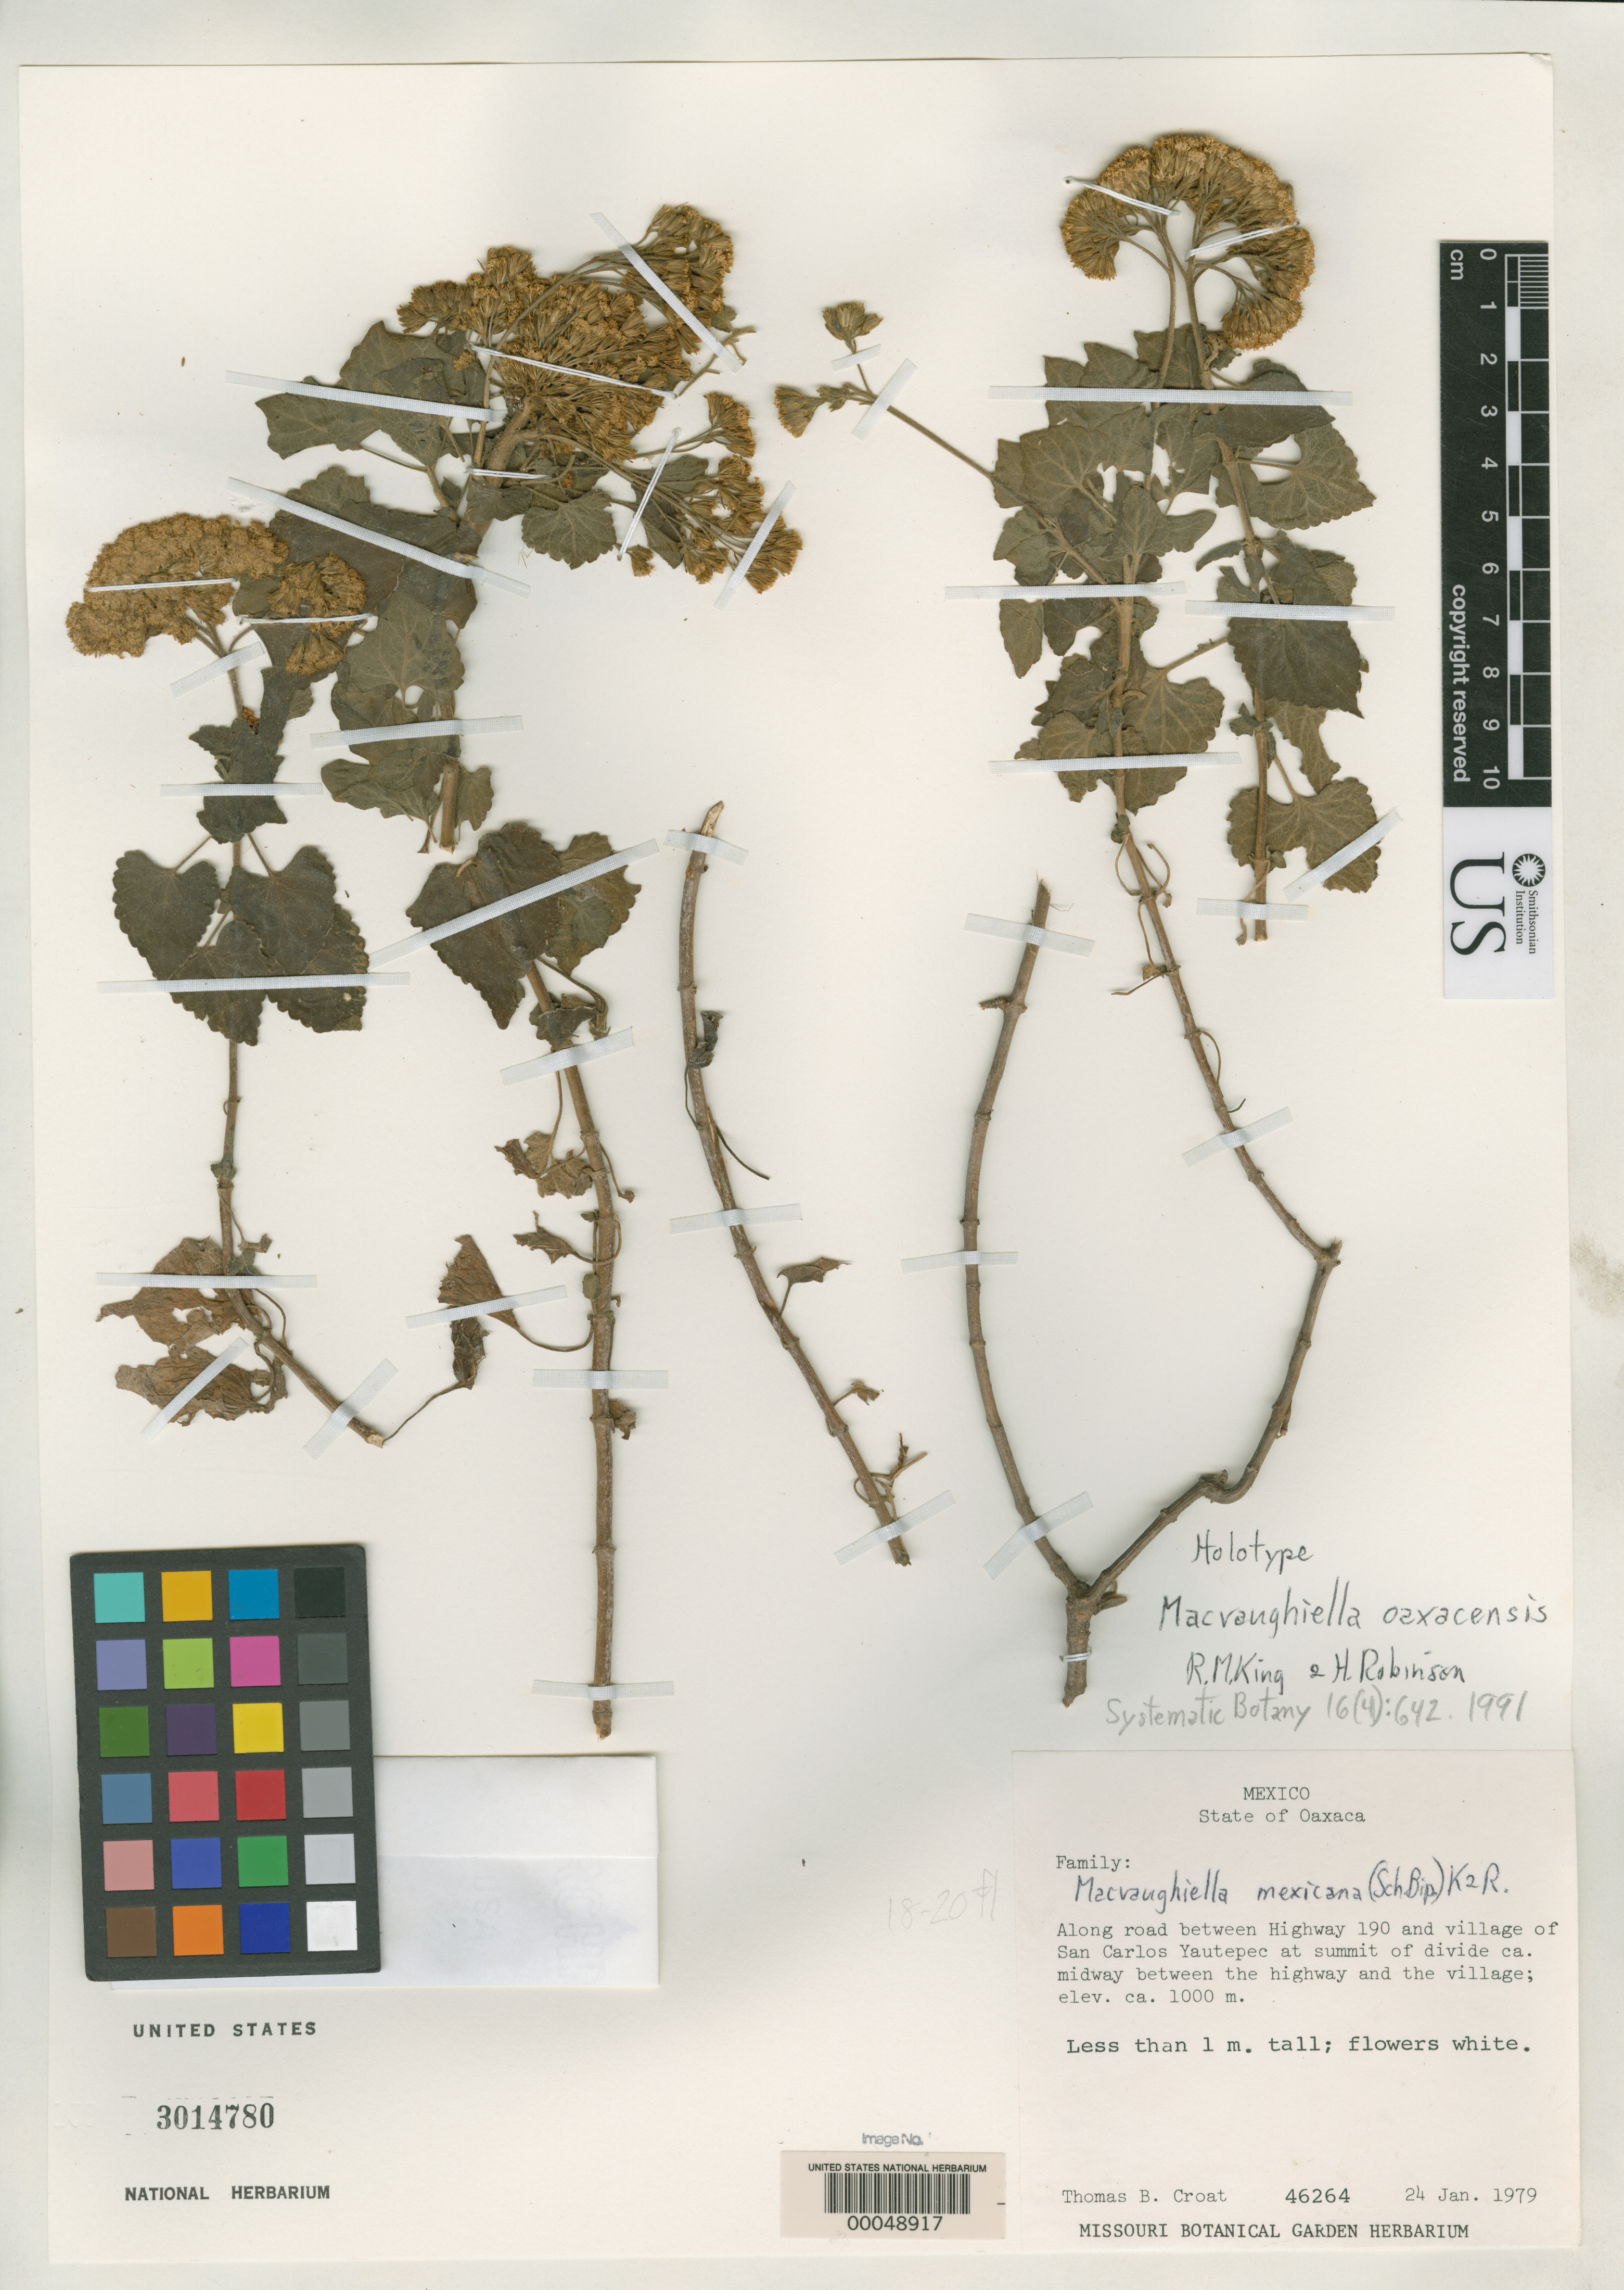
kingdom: Plantae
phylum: Tracheophyta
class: Magnoliopsida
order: Asterales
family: Asteraceae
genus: Macvaughiella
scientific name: Macvaughiella oaxacensis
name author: R.M. King & H. Rob.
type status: Holotype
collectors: T. B. Croat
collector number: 46264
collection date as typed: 24 Jan 1979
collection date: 1979-01-24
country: Mexico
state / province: Oaxaca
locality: Along road between Highway 190 & village of San Carlos Yautepec at summit of divide ca. midway between highway & village.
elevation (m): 1000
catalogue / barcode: US 3014780